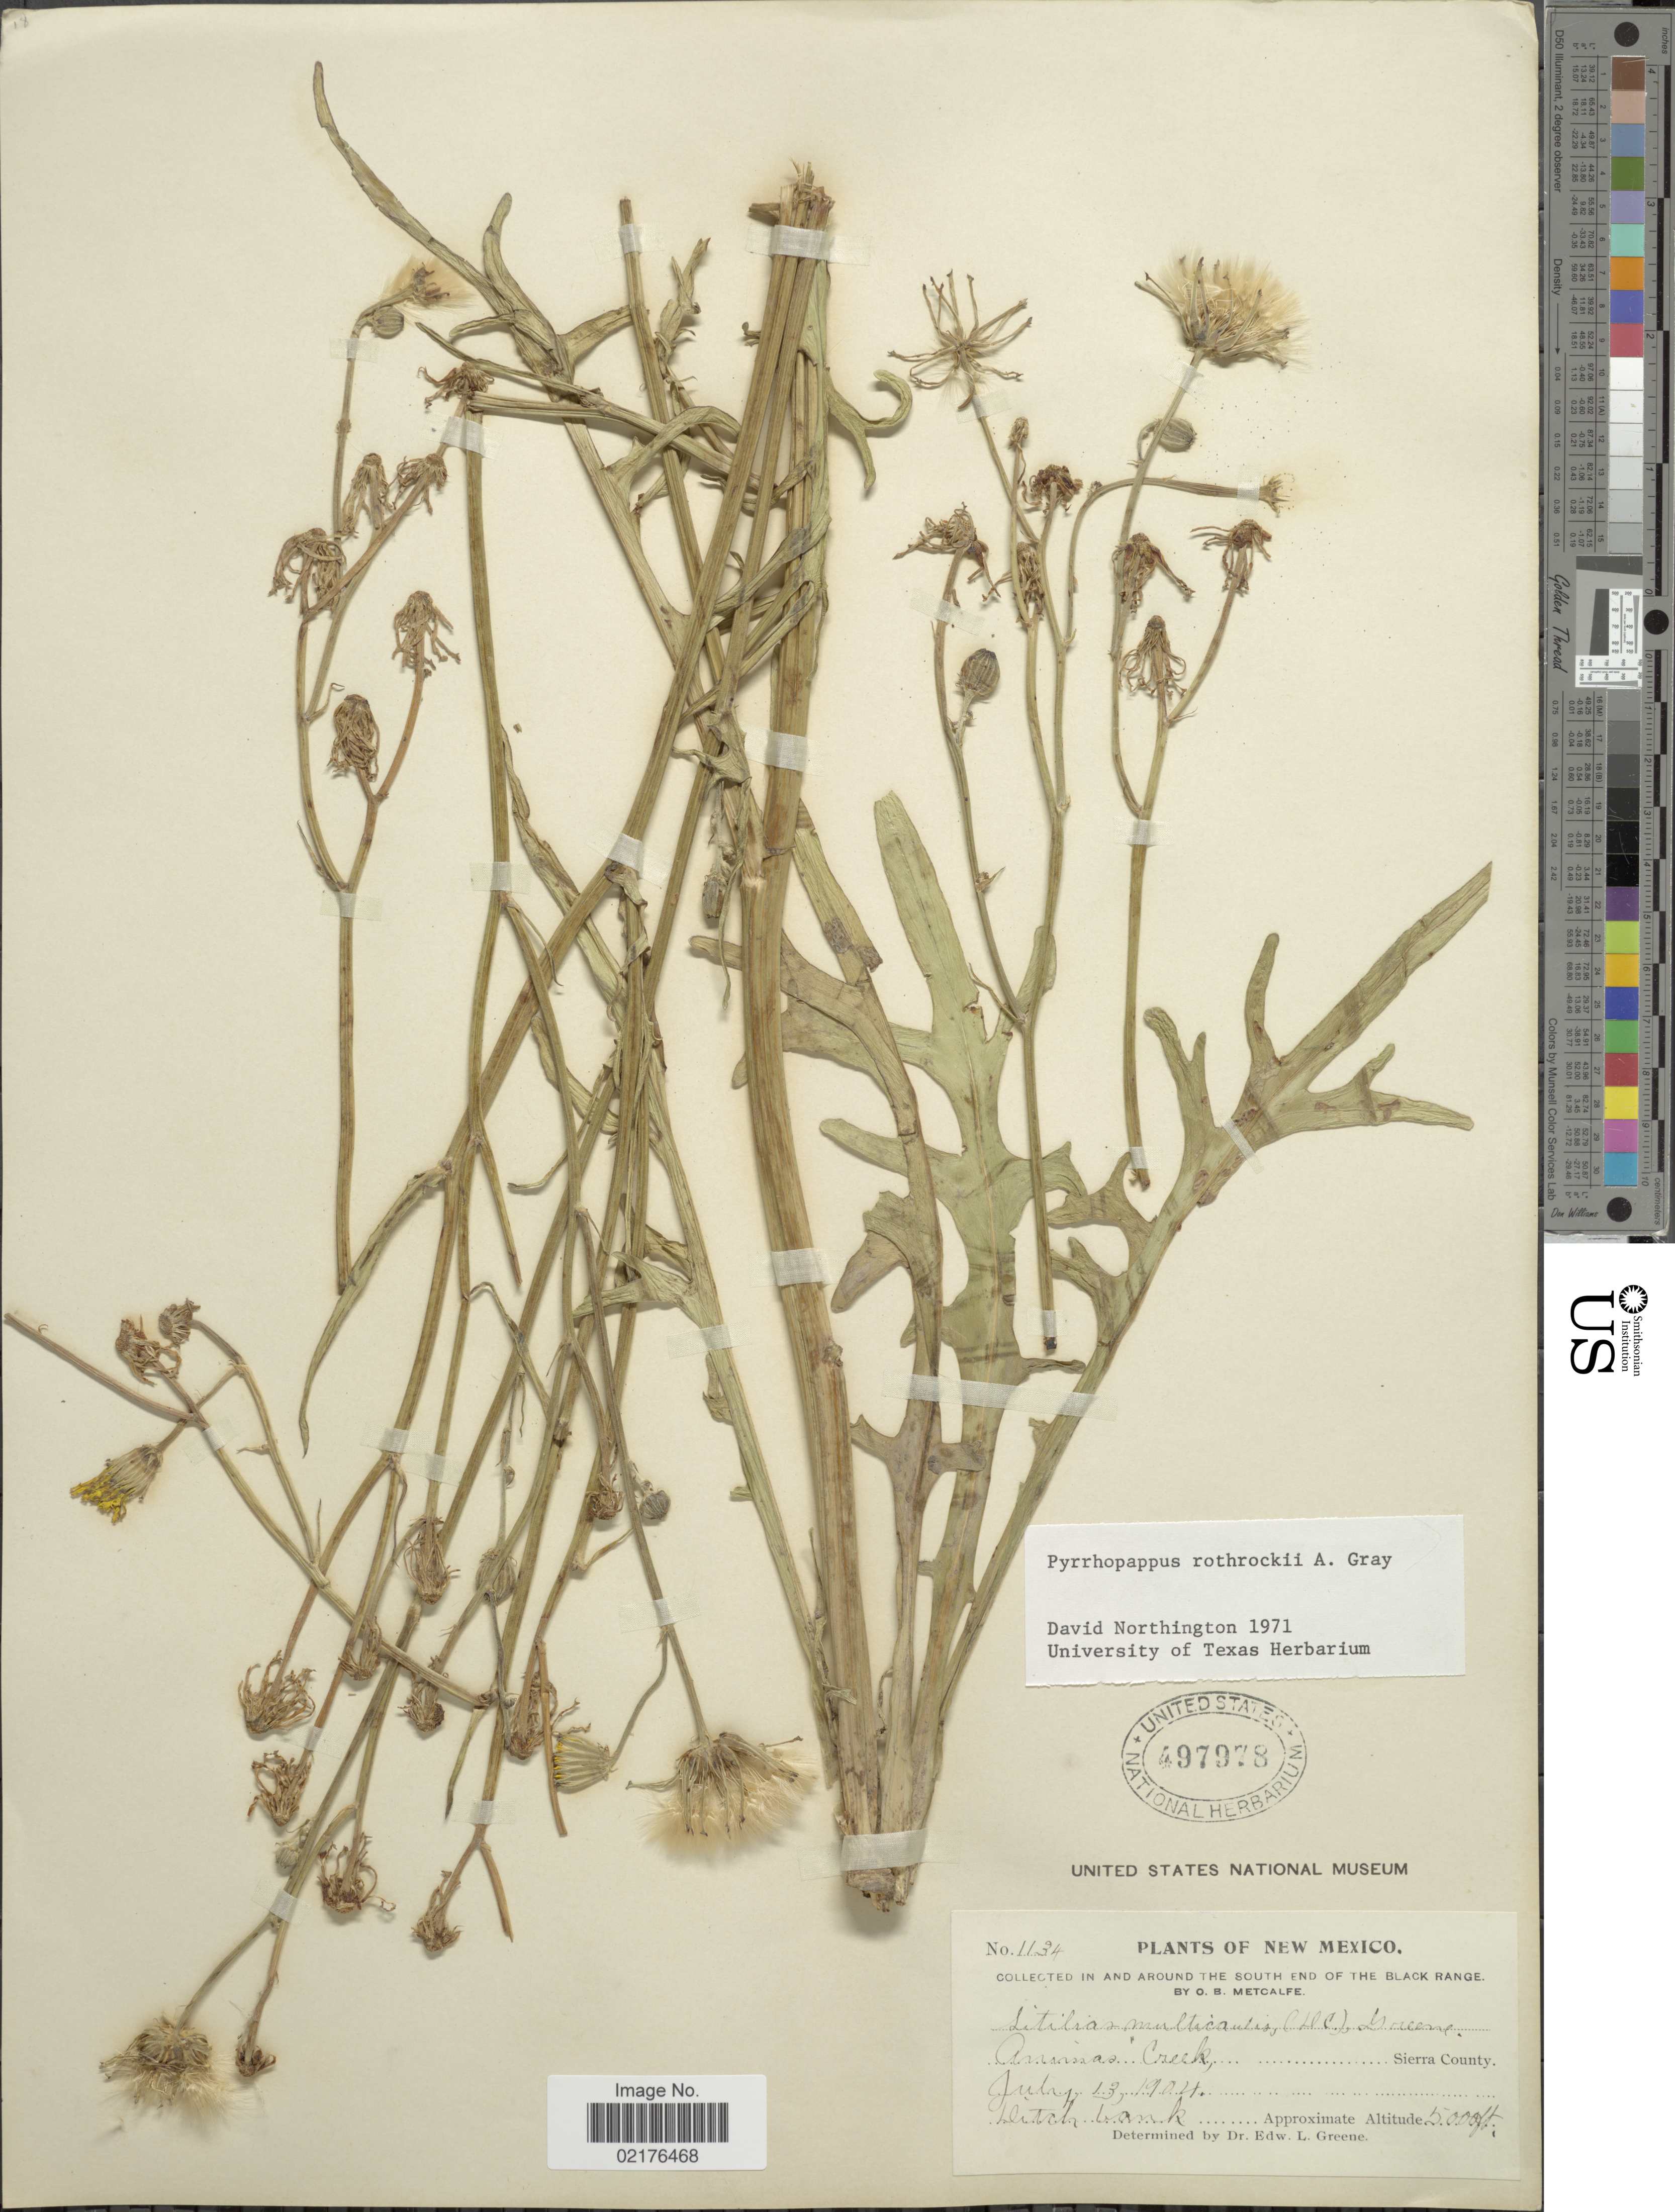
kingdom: Plantae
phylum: Tracheophyta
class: Magnoliopsida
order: Asterales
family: Asteraceae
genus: Pyrrhopappus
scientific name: Pyrrhopappus rothrockii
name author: A. Gray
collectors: O. B. Metcalfe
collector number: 1134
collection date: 1904-07-13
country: United States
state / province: New Mexico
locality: In and around the South end of The Black Range, Animas Creek, Sierra County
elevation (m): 1524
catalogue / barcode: US 497978